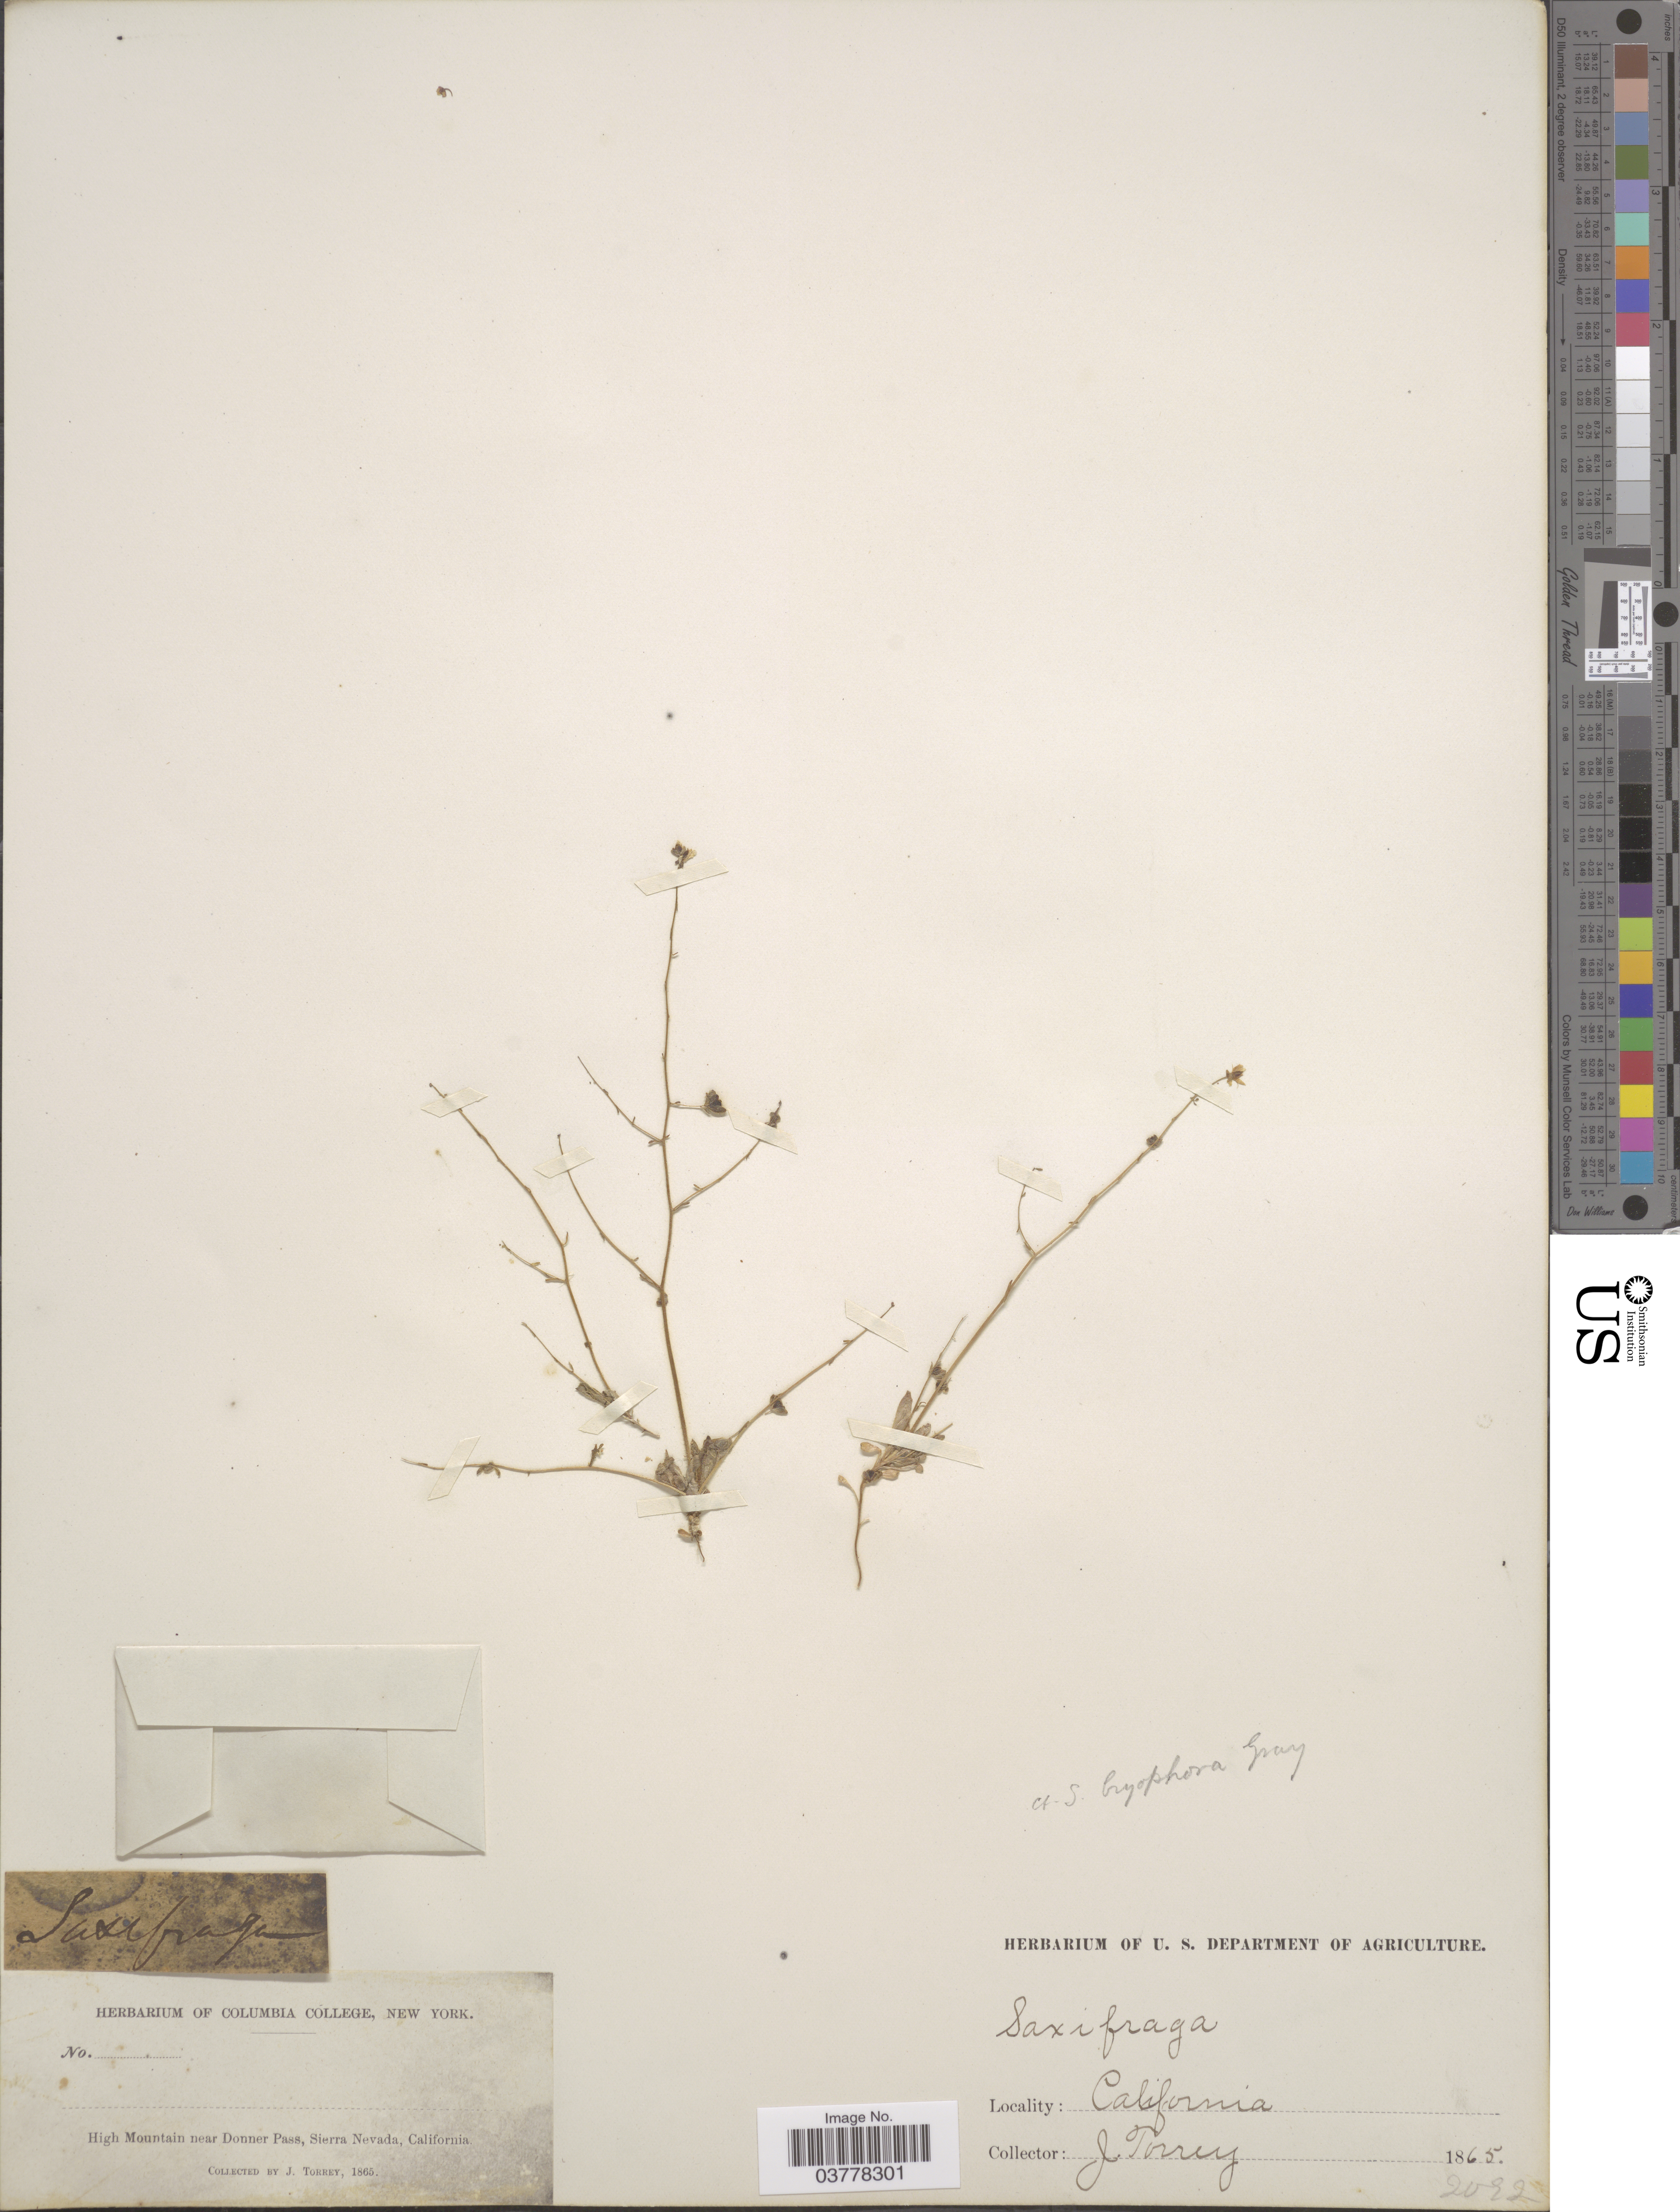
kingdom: Plantae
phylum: Tracheophyta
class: Magnoliopsida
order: Saxifragales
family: Saxifragaceae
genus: Micranthes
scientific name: Micranthes bryophora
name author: (A. Gray) Brouillet & Gornall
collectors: J. Torrey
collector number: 2032*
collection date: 1865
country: United States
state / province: California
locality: High Mountain near Donner Pass, Sierra Nevada.